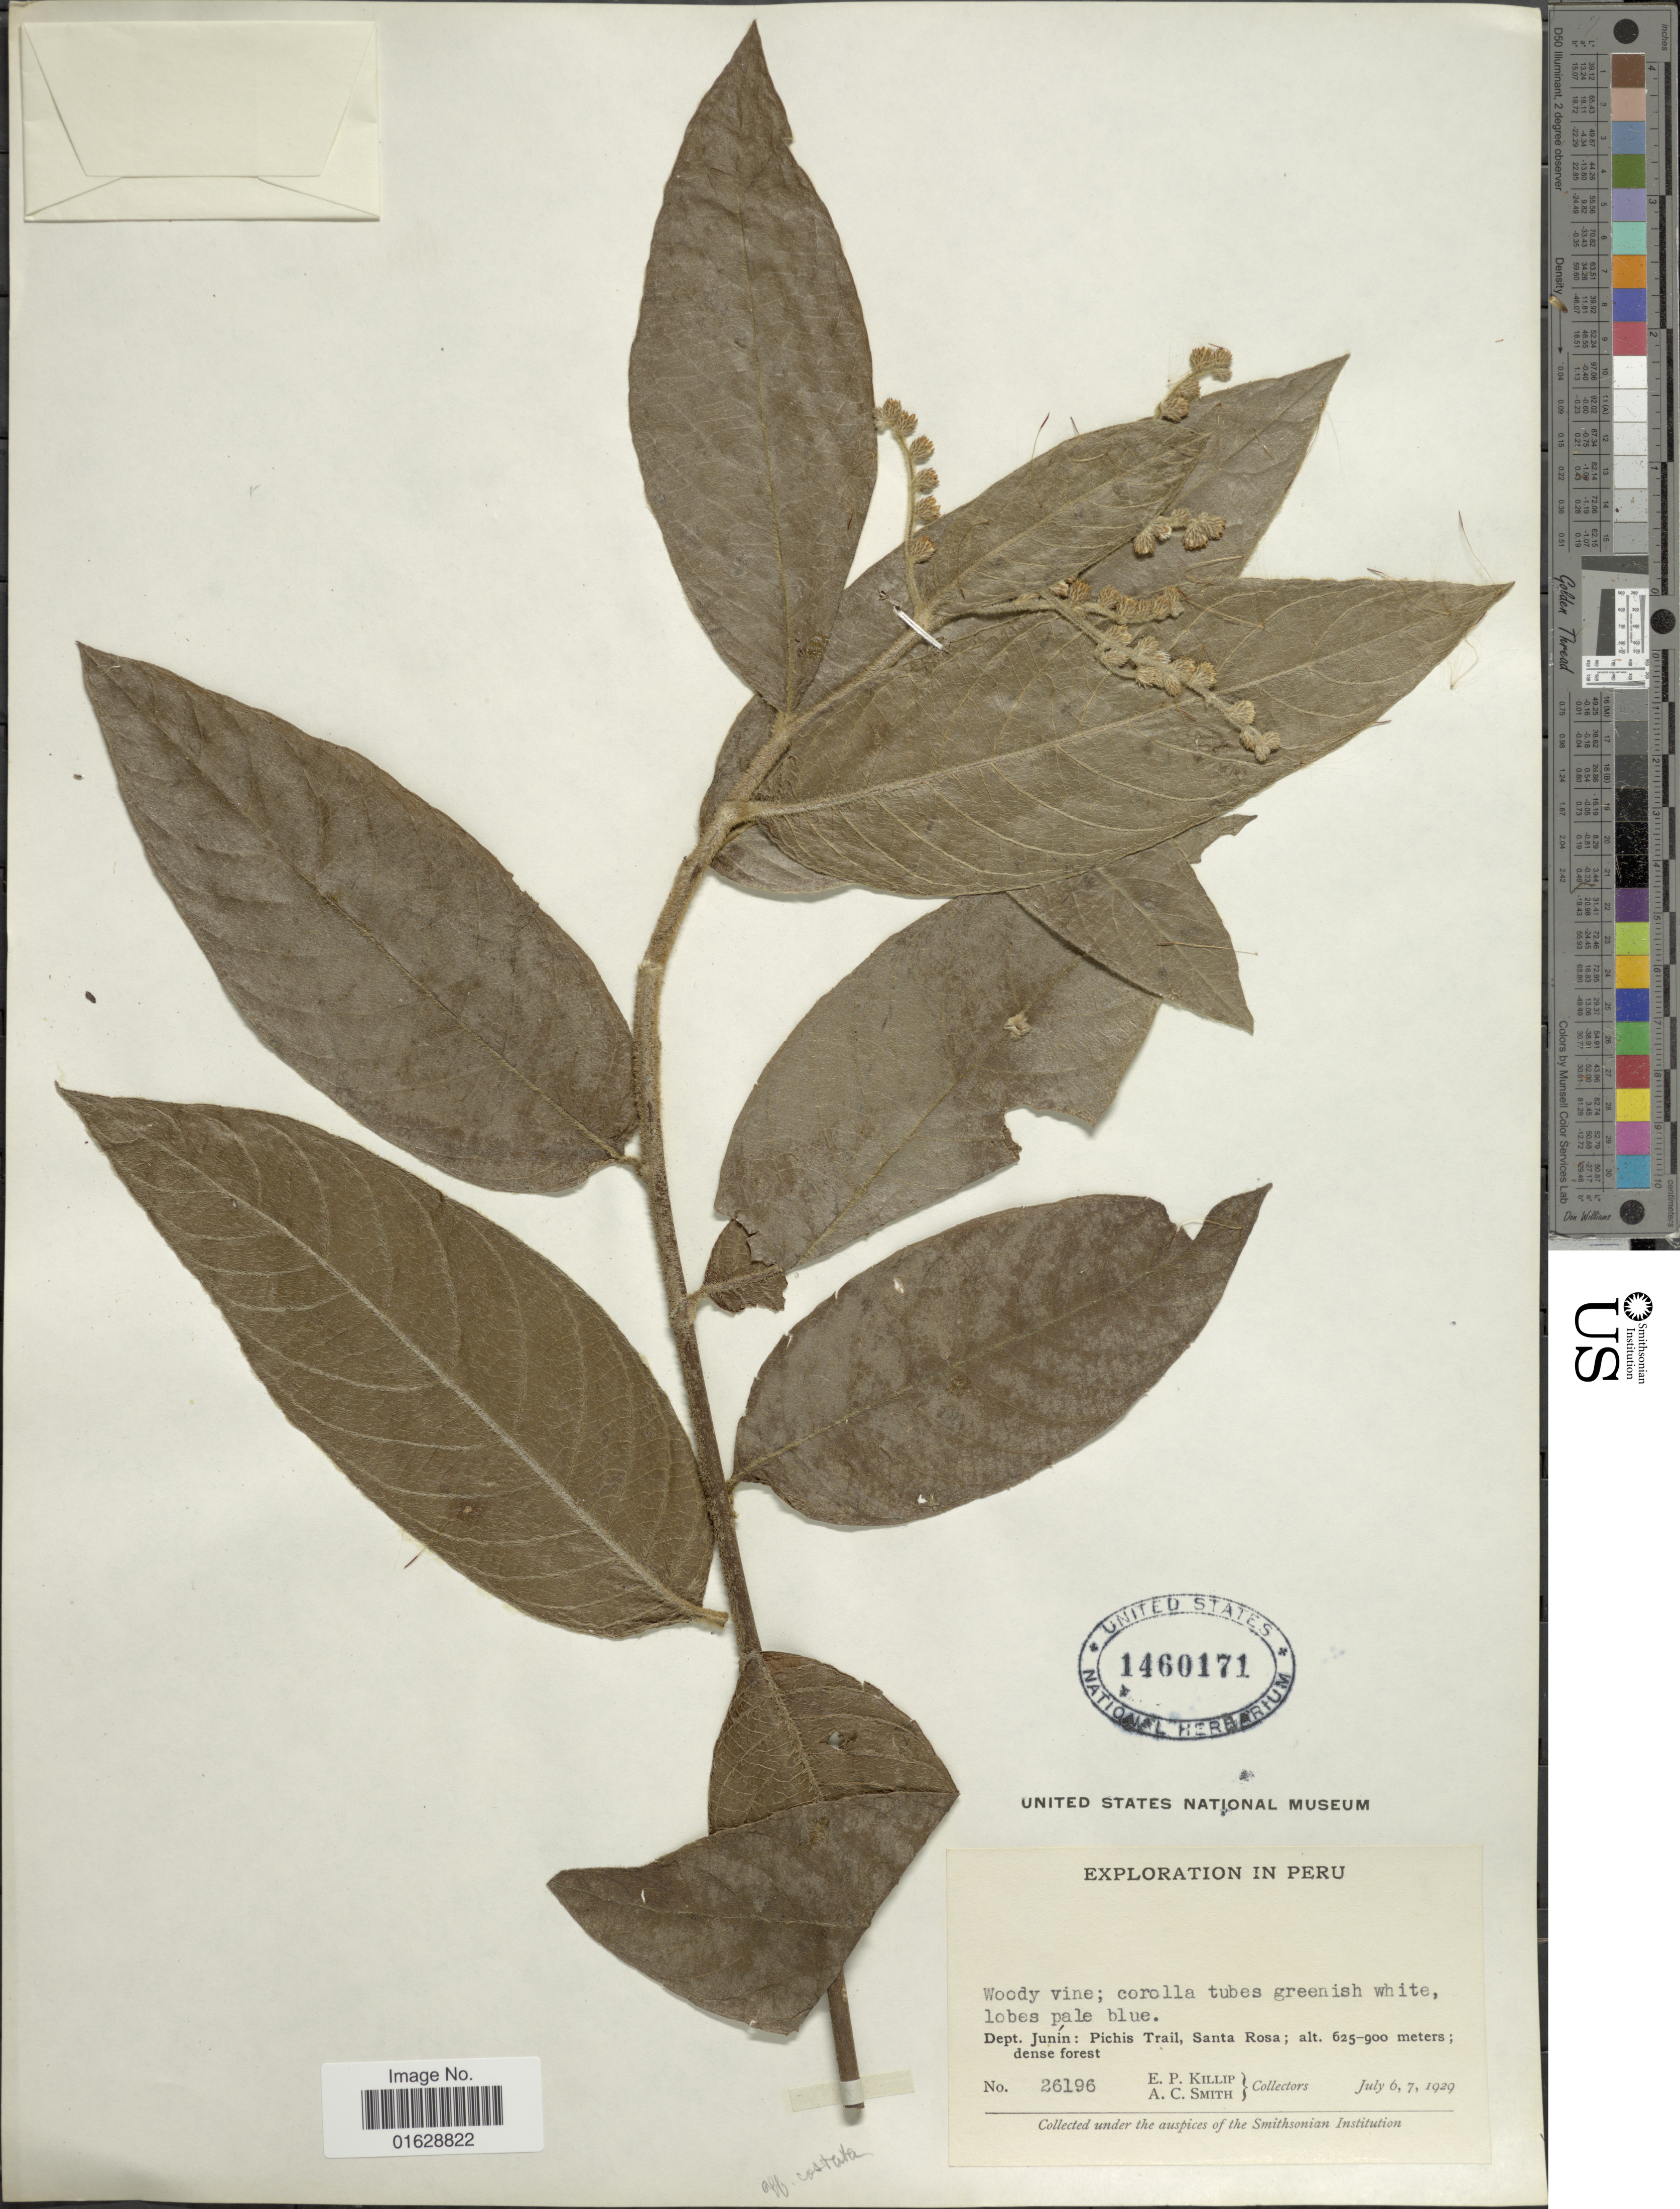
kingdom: Plantae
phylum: Tracheophyta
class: Magnoliopsida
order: Asterales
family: Asteraceae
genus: Lepidaploa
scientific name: Lepidaploa canescens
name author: (Kunth) H. Rob.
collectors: E. P. Killip & A. C. Smith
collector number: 26196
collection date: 1929-07-06/1929-07-07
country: Peru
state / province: Junín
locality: Pichis Trail, Santa Rosa.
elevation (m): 625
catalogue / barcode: US 1460171